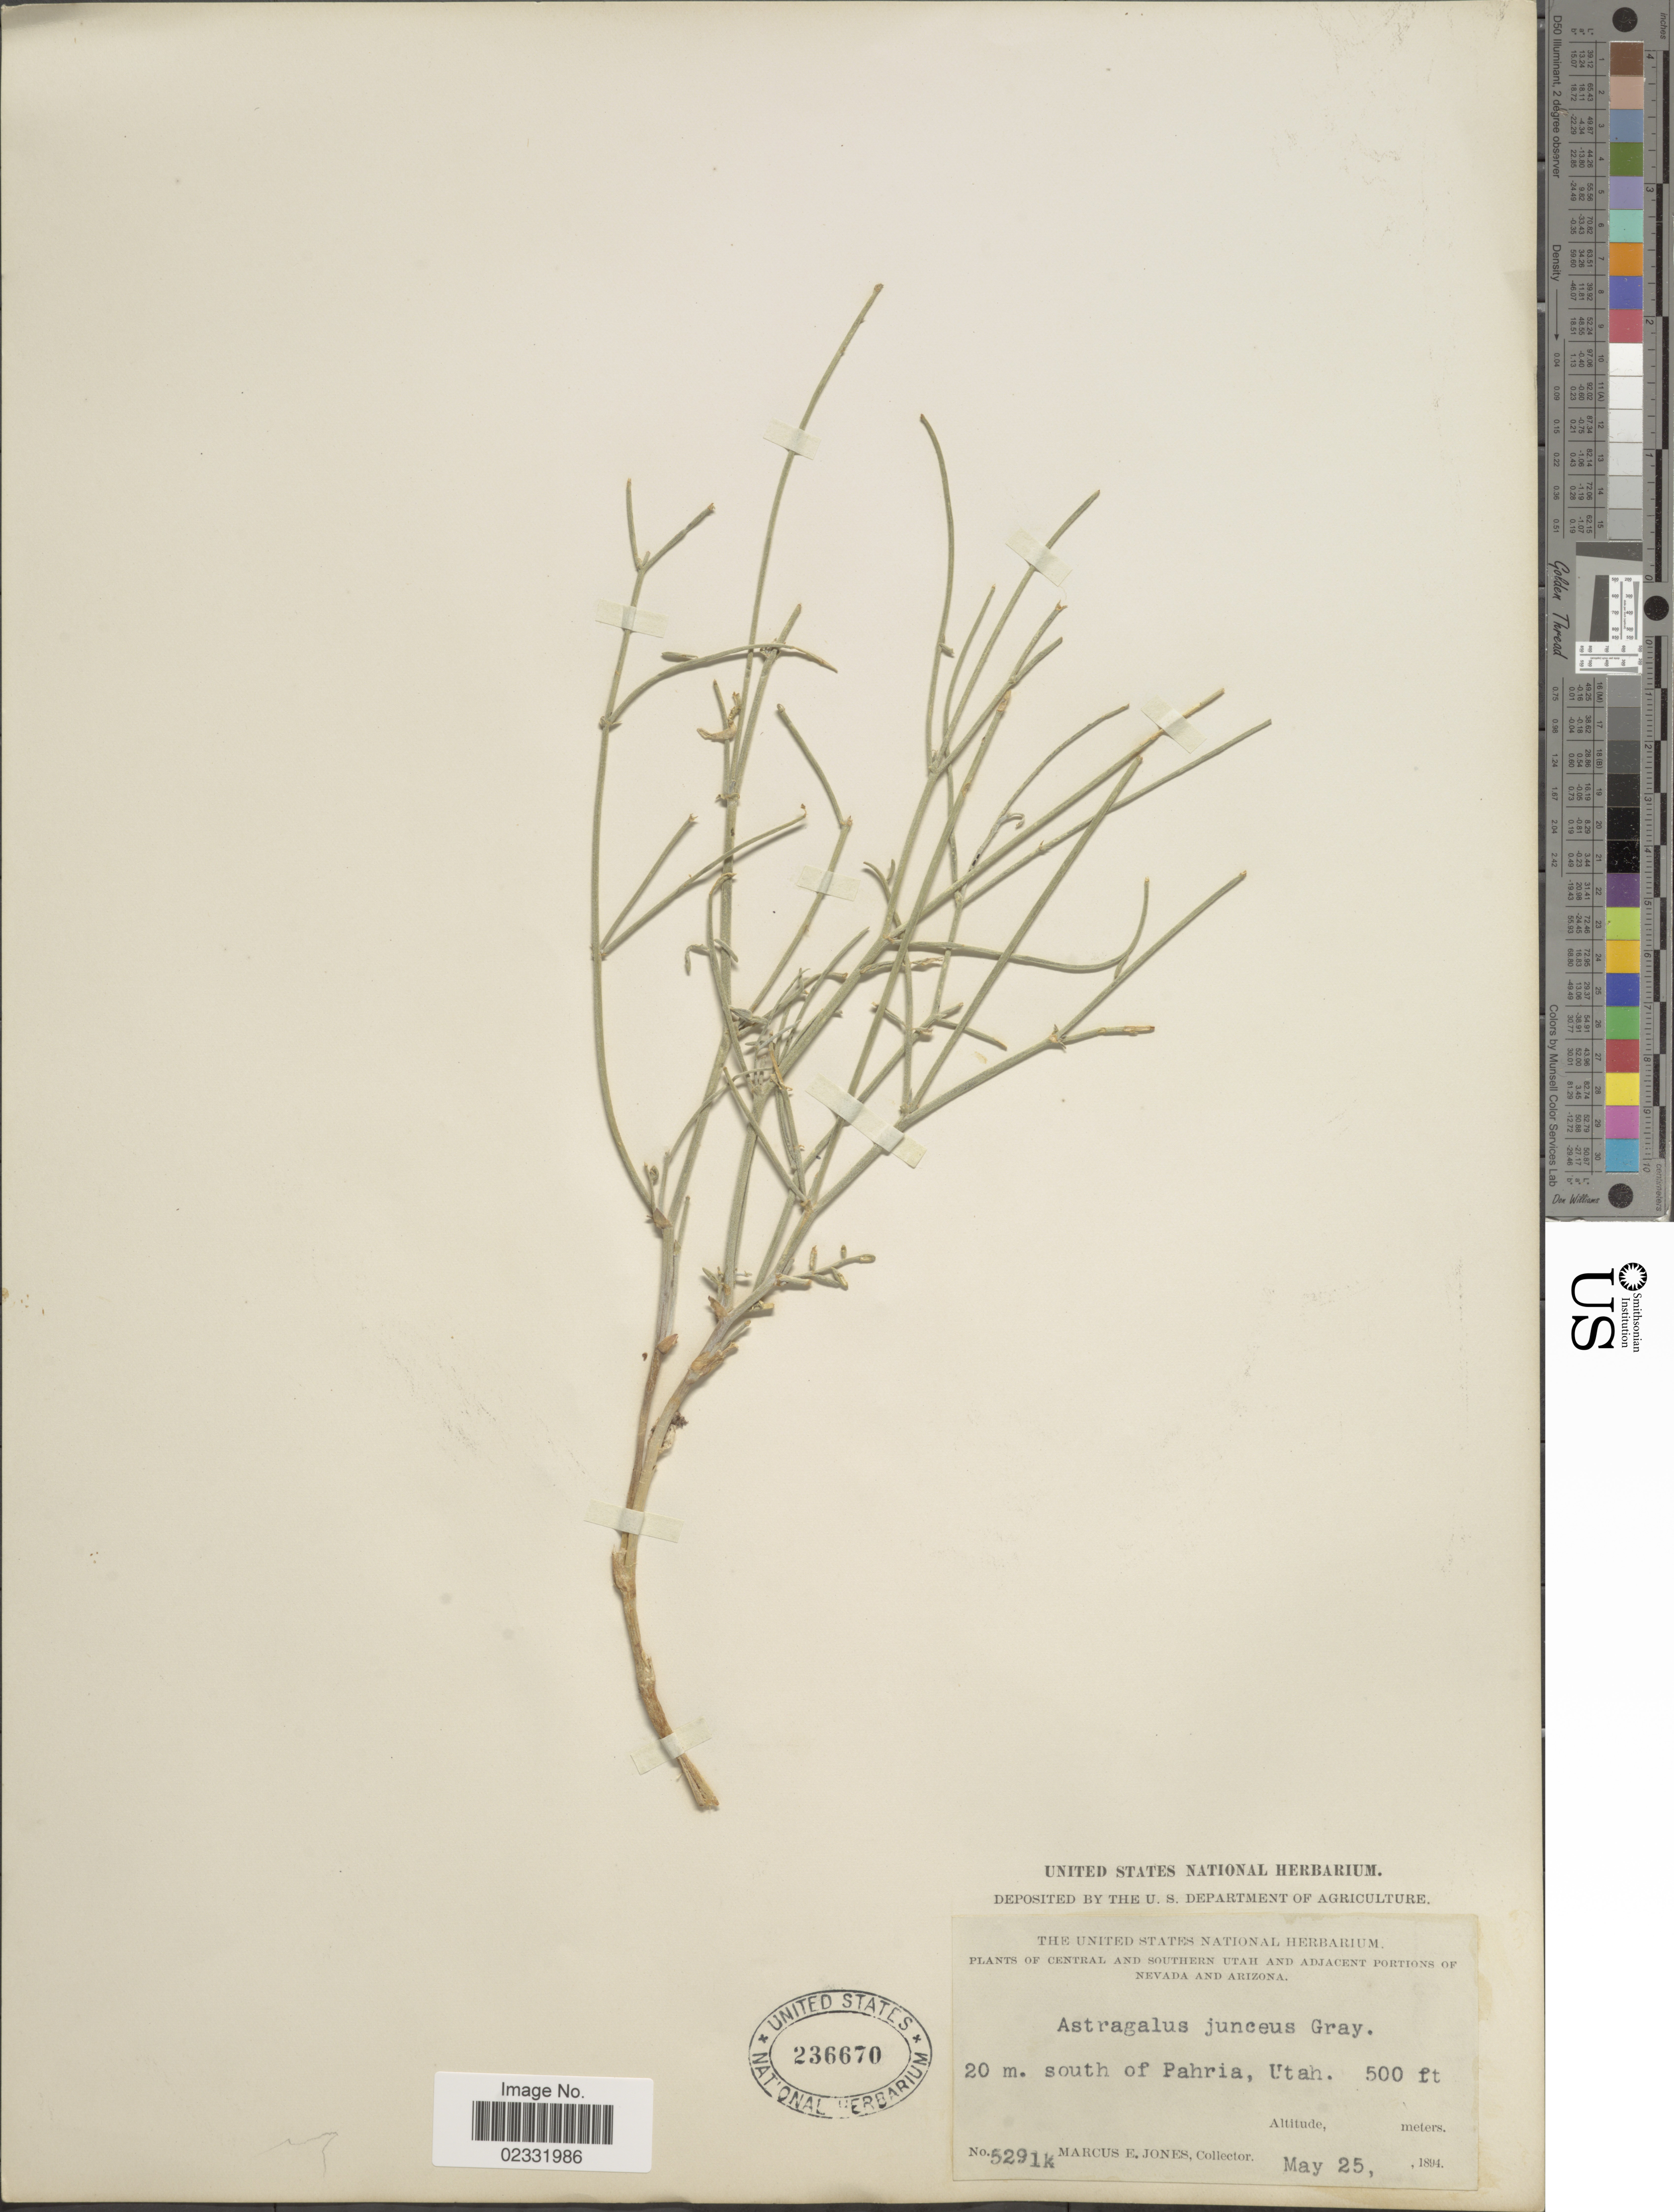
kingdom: Plantae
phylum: Tracheophyta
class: Magnoliopsida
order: Fabales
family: Fabaceae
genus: Astragalus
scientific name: Astragalus junceus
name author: Spreng. & Ledeb.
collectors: M. E. Jones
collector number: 5291K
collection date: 1894-05-25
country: United States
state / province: Utah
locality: Central and southern Utah and adjacent portions of Nevada and Arizona. 20 m. south of Pahria, Utah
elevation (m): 152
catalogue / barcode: US 236670